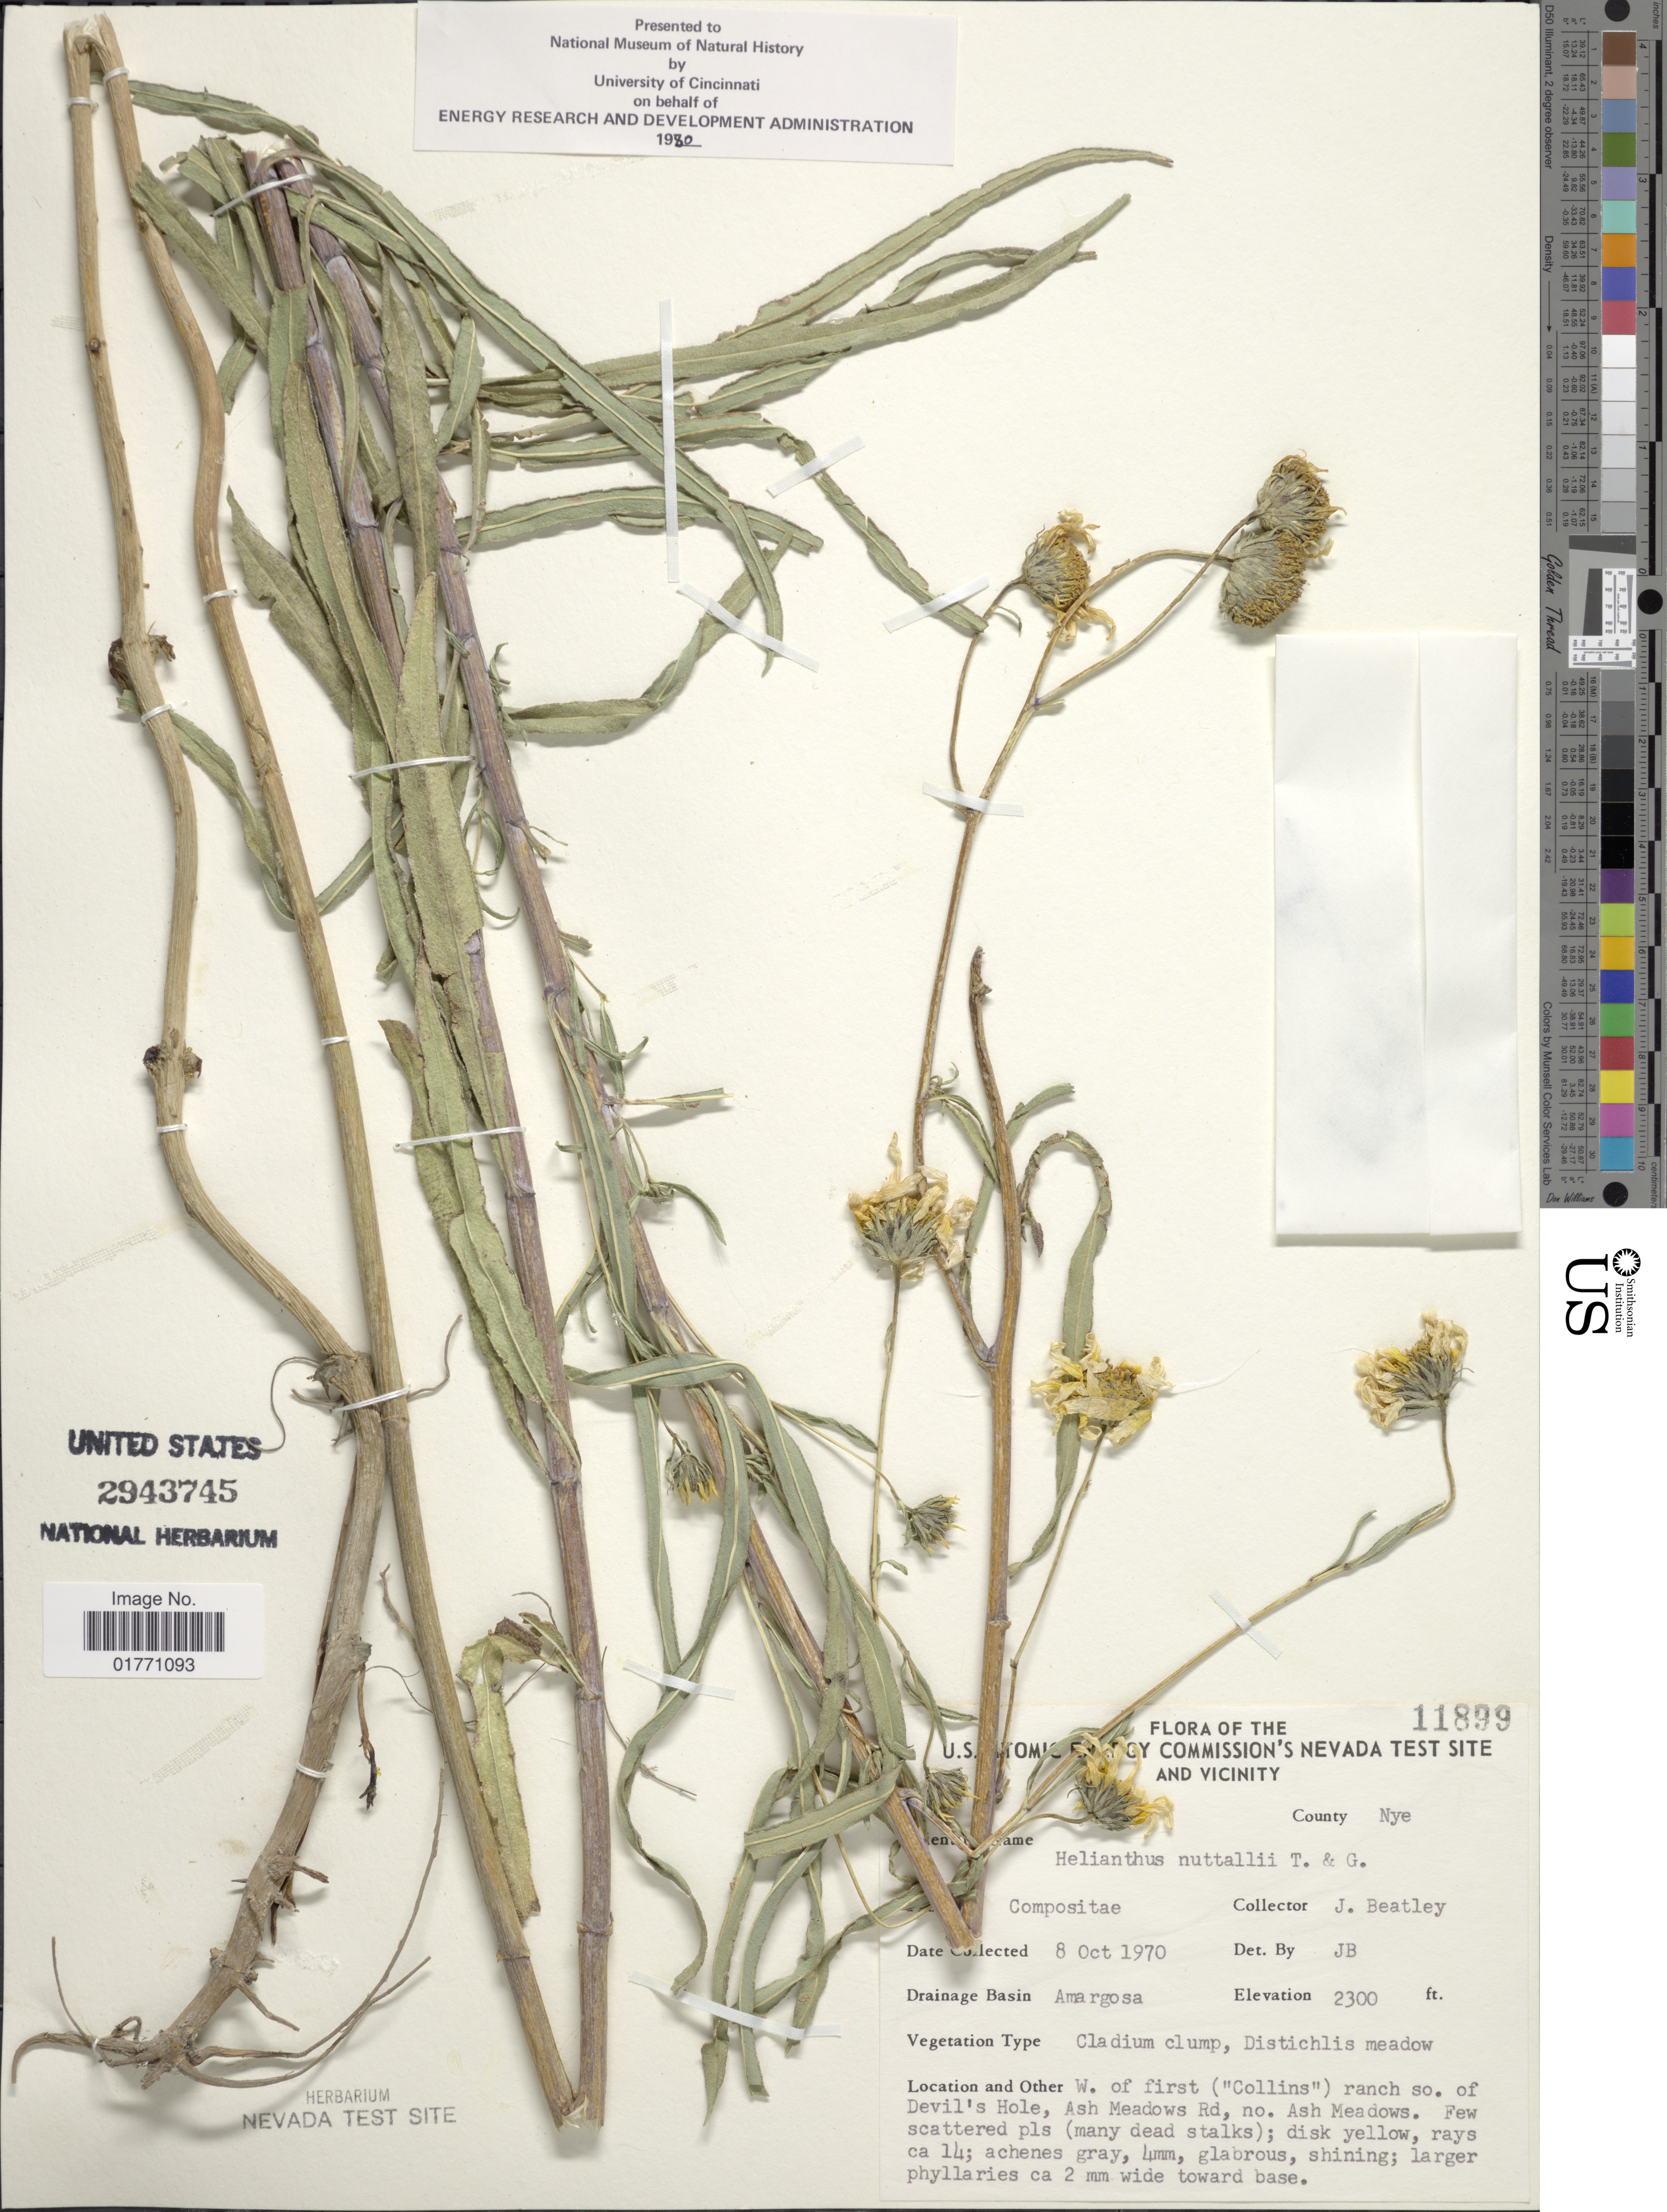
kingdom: Plantae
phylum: Tracheophyta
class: Magnoliopsida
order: Asterales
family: Asteraceae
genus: Helianthus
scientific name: Helianthus nuttallii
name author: Torr. & A. Gray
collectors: J. C. Beatley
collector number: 11899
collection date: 1970-10-08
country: United States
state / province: Nevada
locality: County Nye, Drainage basin Amargosa, W. of first ranch so. of Devil's Hole, Ash Meadows Rd, no. Ash Meadows.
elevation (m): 701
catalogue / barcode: US 2943745